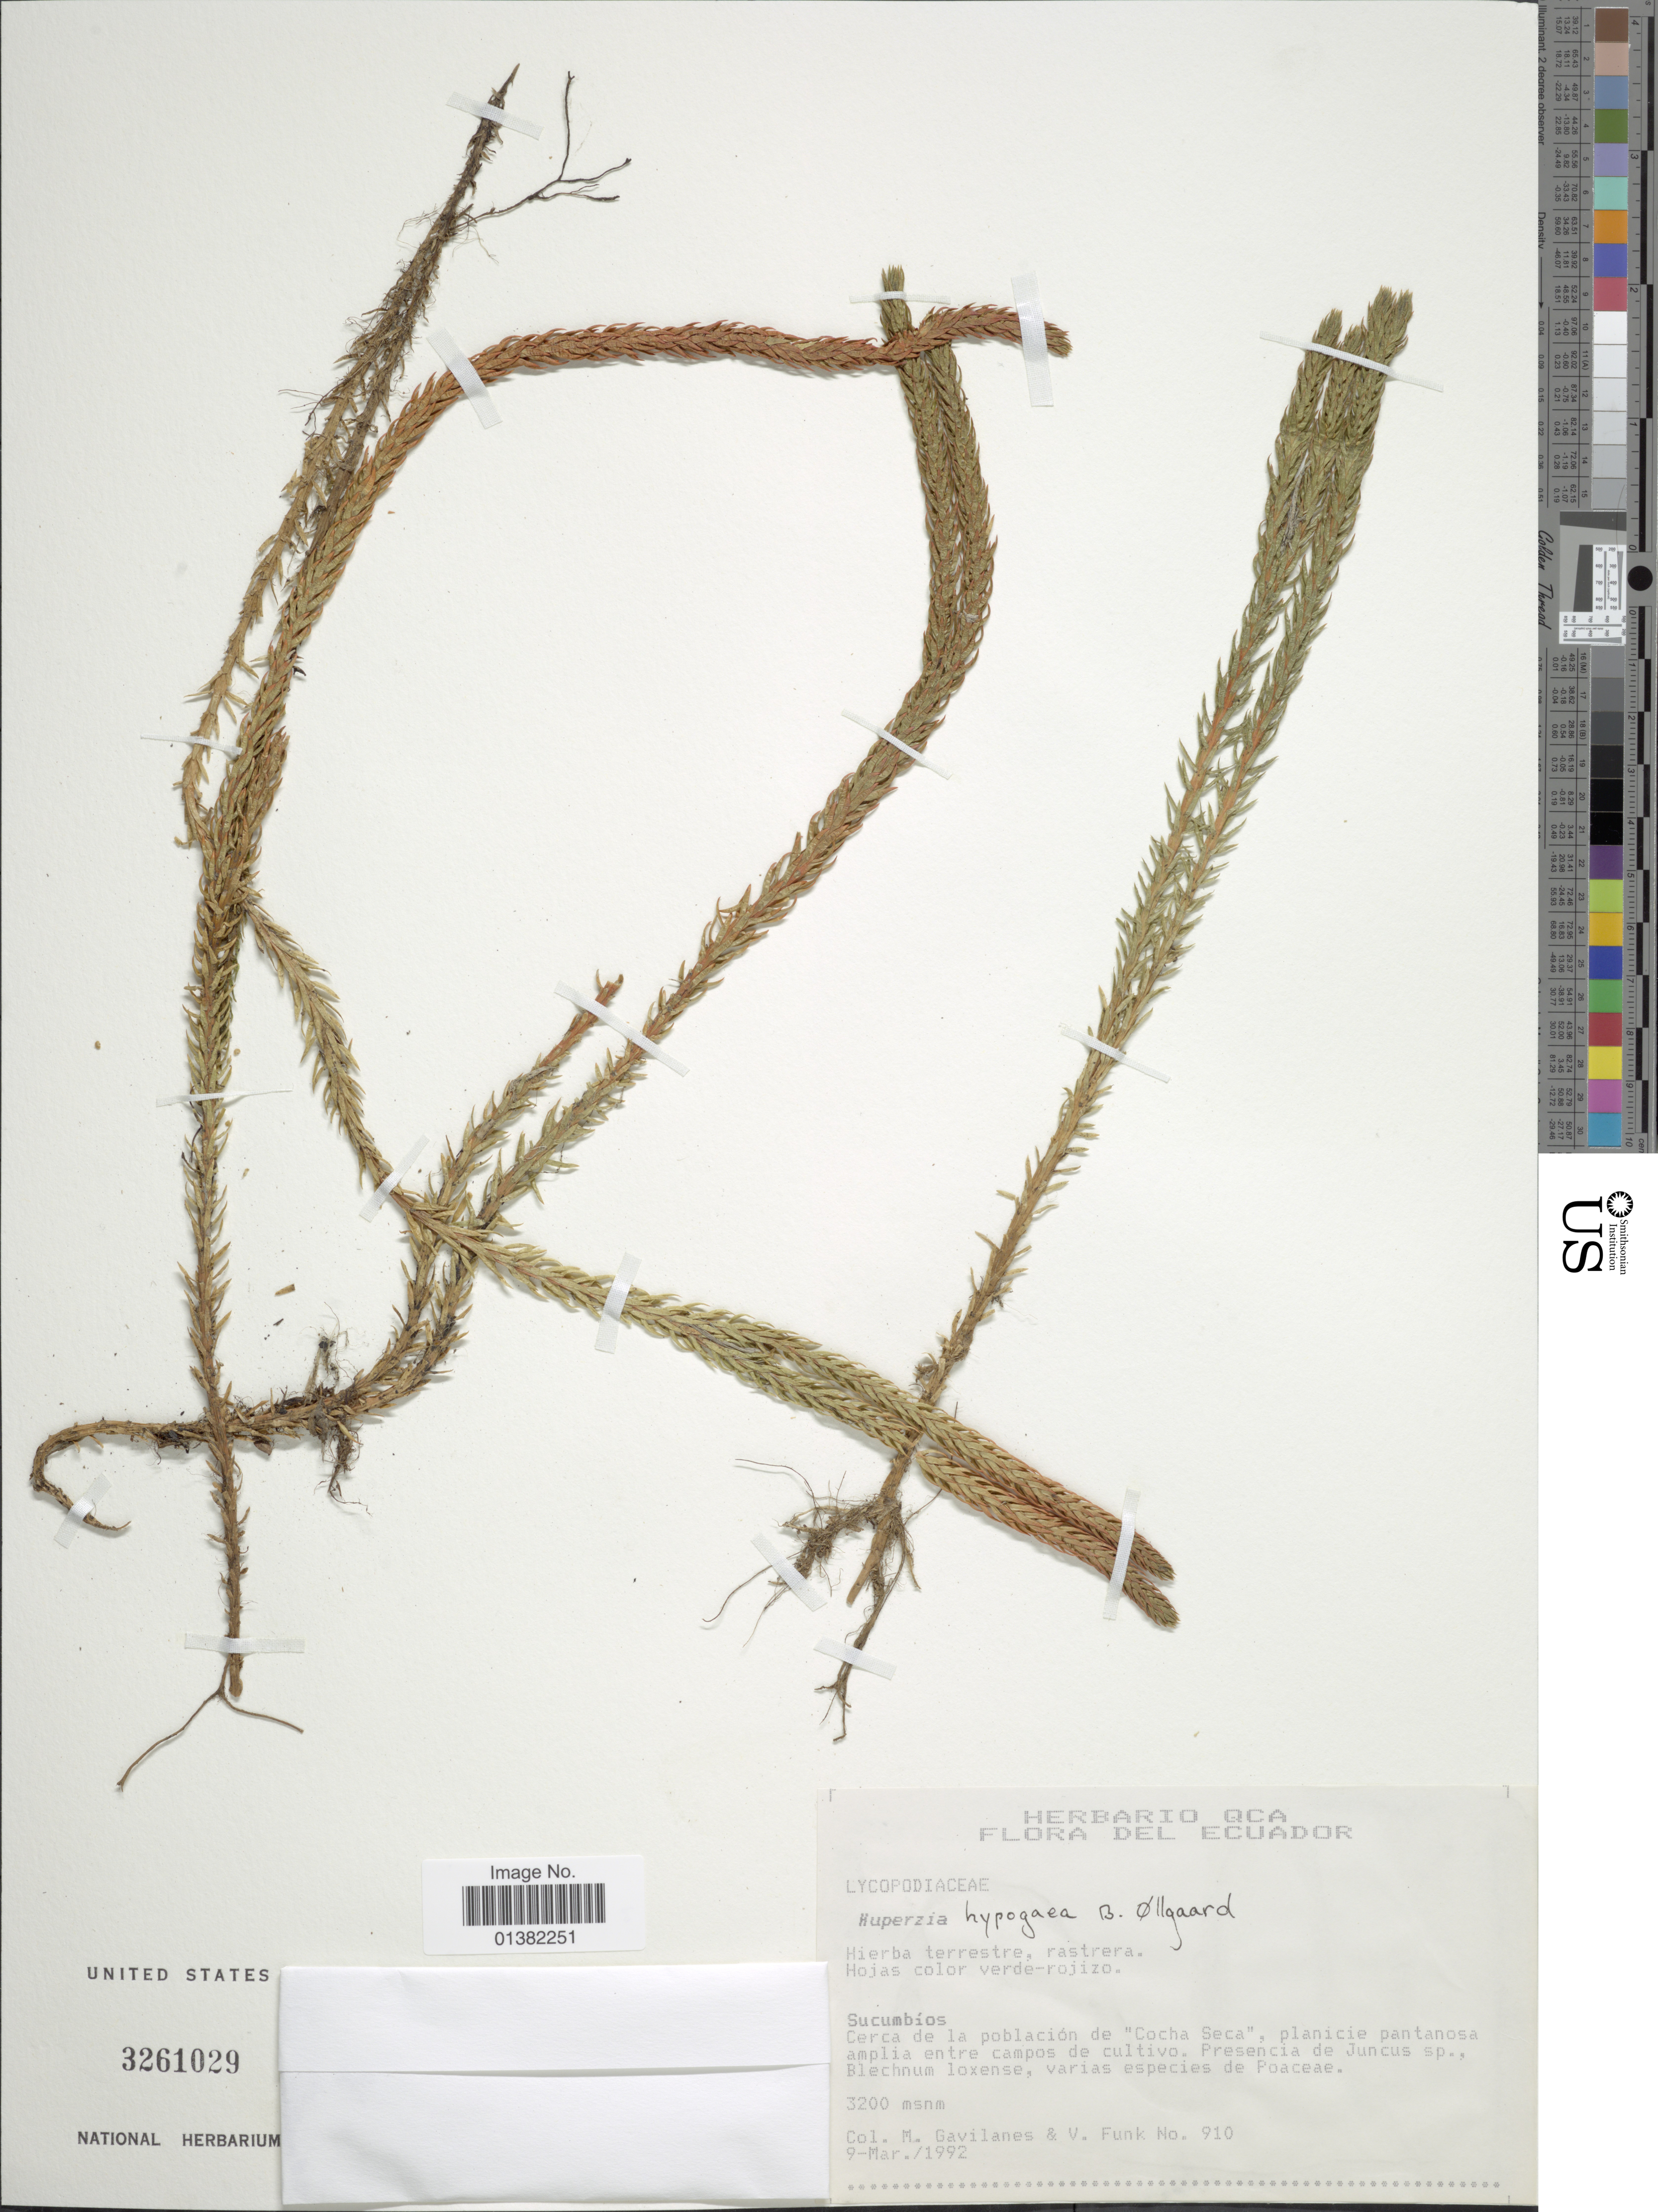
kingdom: Plantae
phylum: Tracheophyta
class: Lycopodiopsida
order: Lycopodiales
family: Lycopodiaceae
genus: Phlegmariurus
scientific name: Phlegmariurus hypogaeus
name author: (B. Øllg.) B. Øllg.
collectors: M. Gavilanes & V. Funk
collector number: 910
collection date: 1992-03-09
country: Ecuador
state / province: Sucumbíos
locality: Cerca de la población de "Cocha Seca", planicie pantanosa amplia entre campos de cultivo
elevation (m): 3200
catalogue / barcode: US 3261029